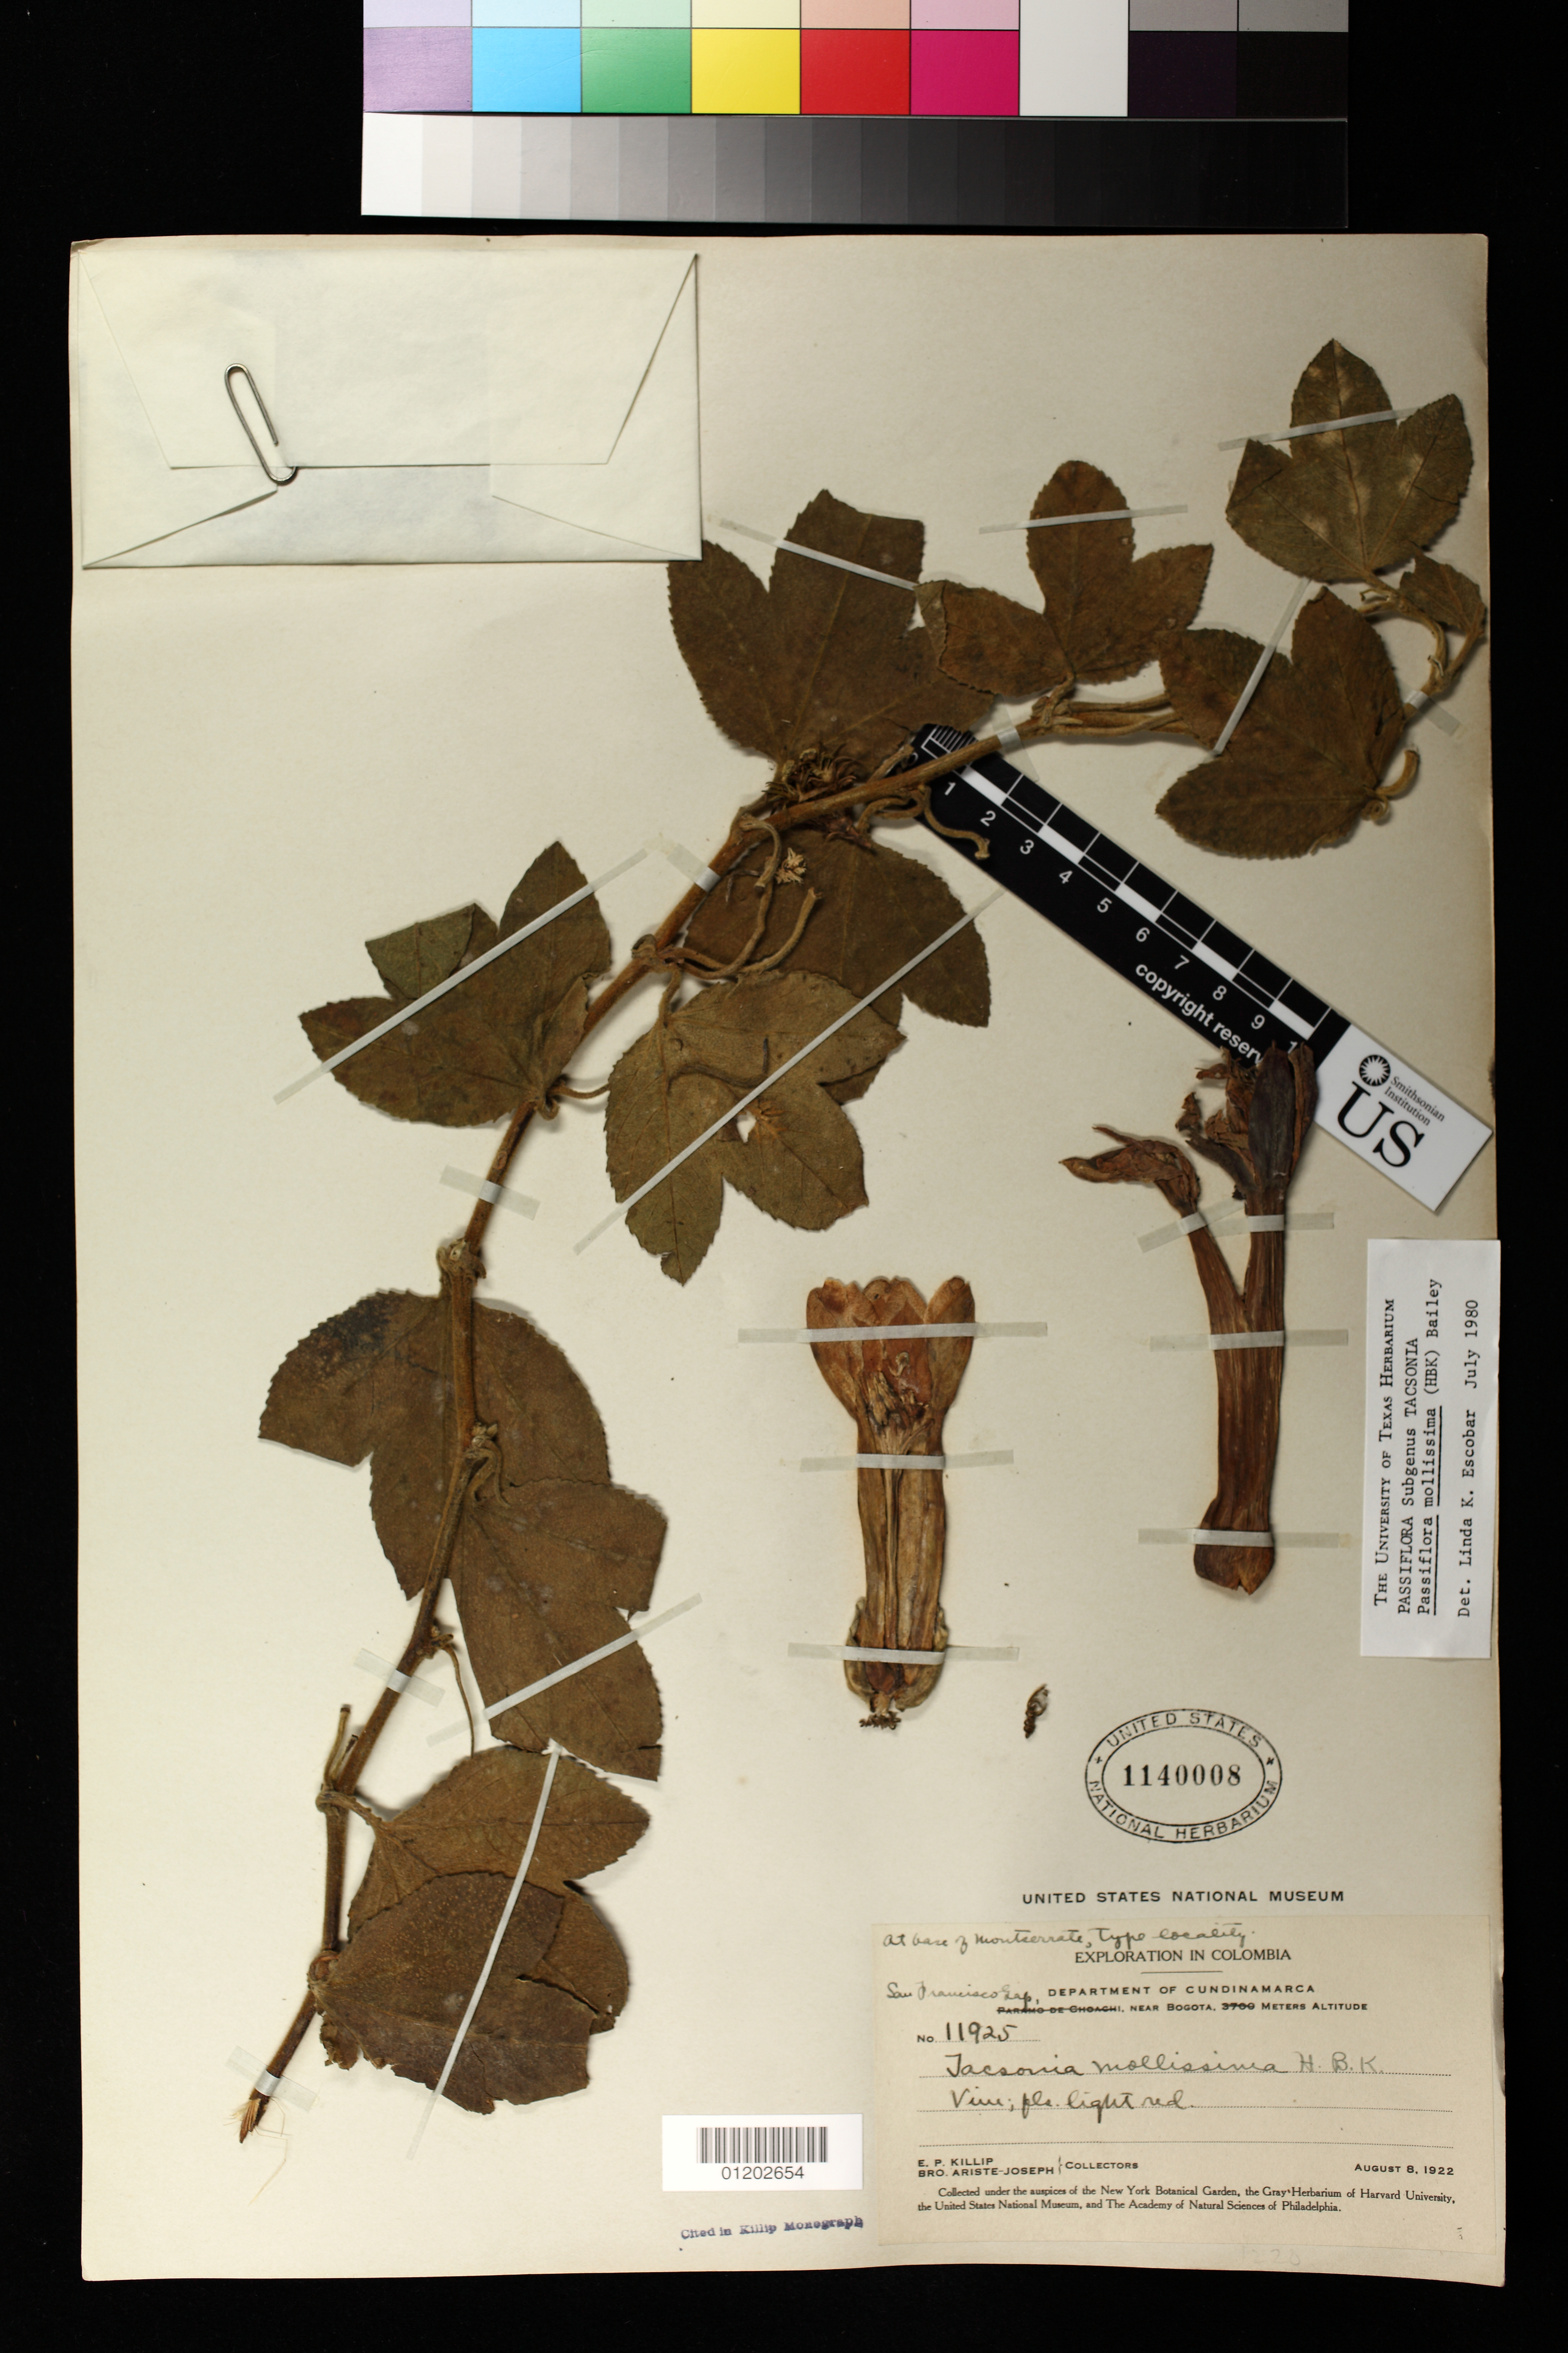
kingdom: Plantae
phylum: Tracheophyta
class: Magnoliopsida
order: Malpighiales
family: Passifloraceae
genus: Passiflora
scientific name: Passiflora mollissima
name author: (Kunth) L.H. Bailey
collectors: E. P. Killip & Bro. Ariste-Joseph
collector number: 11925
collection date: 1922-08-08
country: Colombia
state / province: Bogota D.C.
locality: at base of Montserrate, Type locality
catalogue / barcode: US 1140008